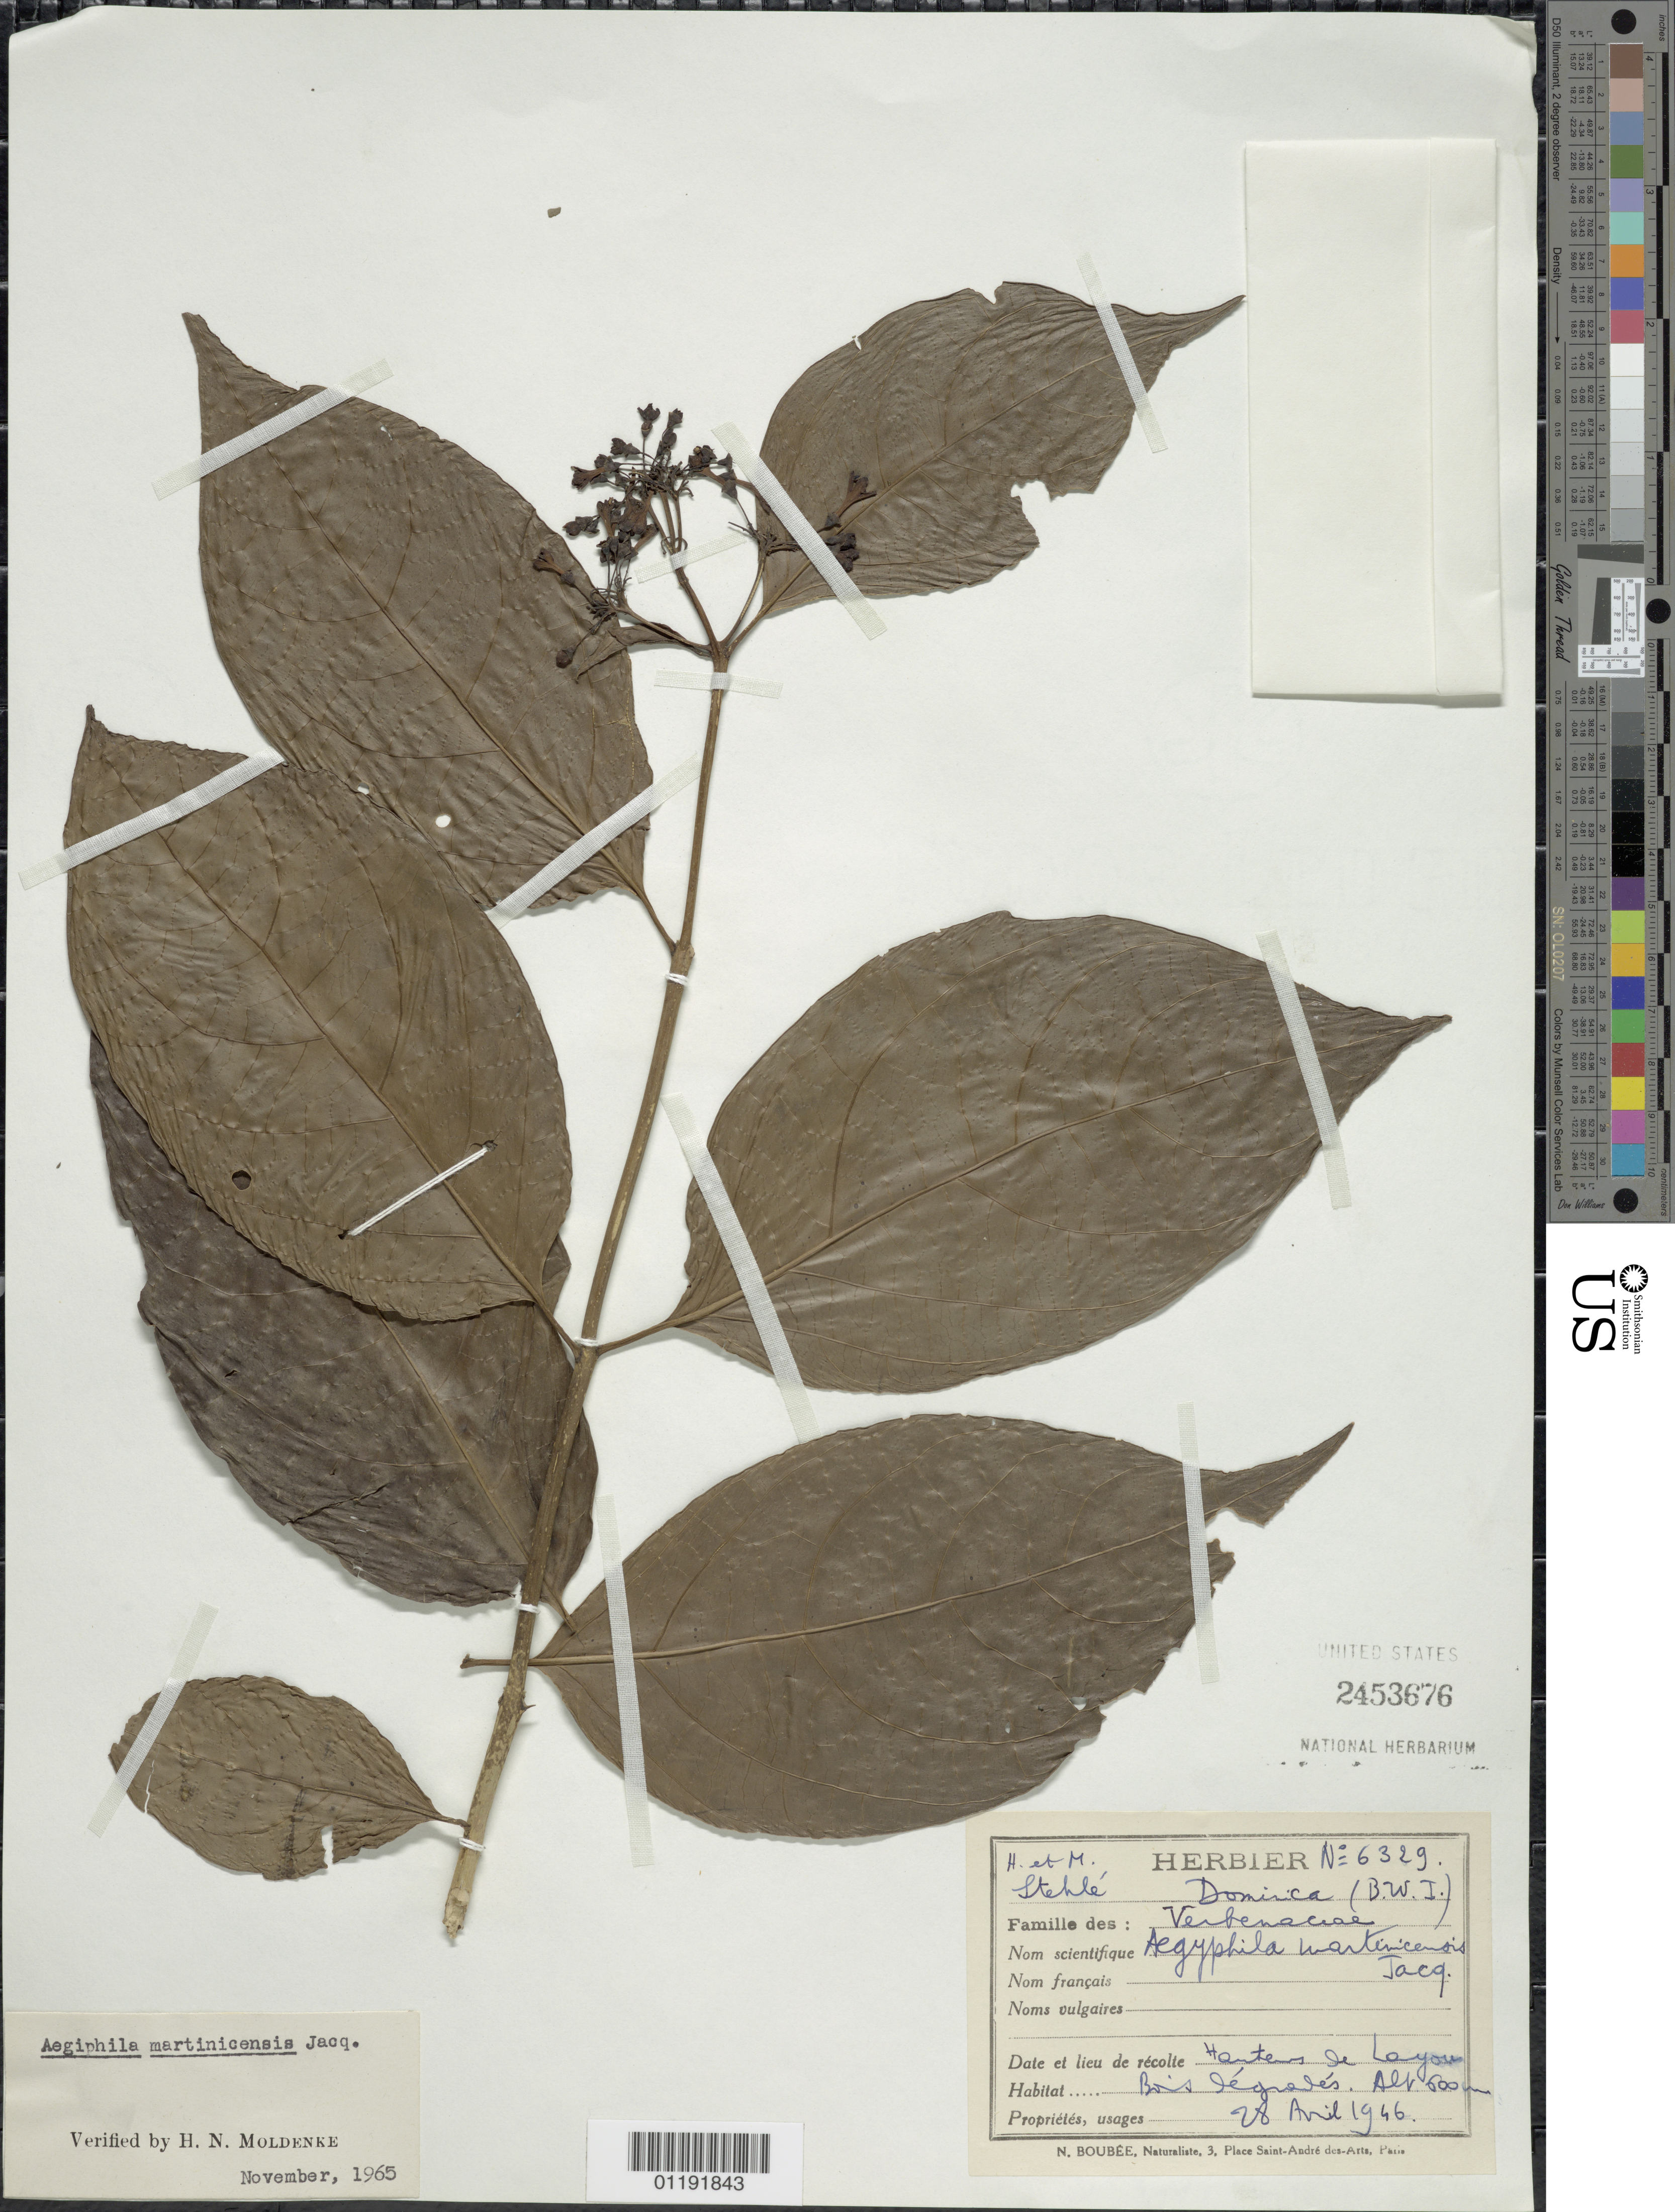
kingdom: Plantae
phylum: Tracheophyta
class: Magnoliopsida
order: Lamiales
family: Lamiaceae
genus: Aegiphila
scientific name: Aegiphila martinicensis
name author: Jacq.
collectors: H. Stehlé & M. Stehlé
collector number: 6329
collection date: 1946-04-28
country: Dominica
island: Dominica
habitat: Woods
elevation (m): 600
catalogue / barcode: US 2453676